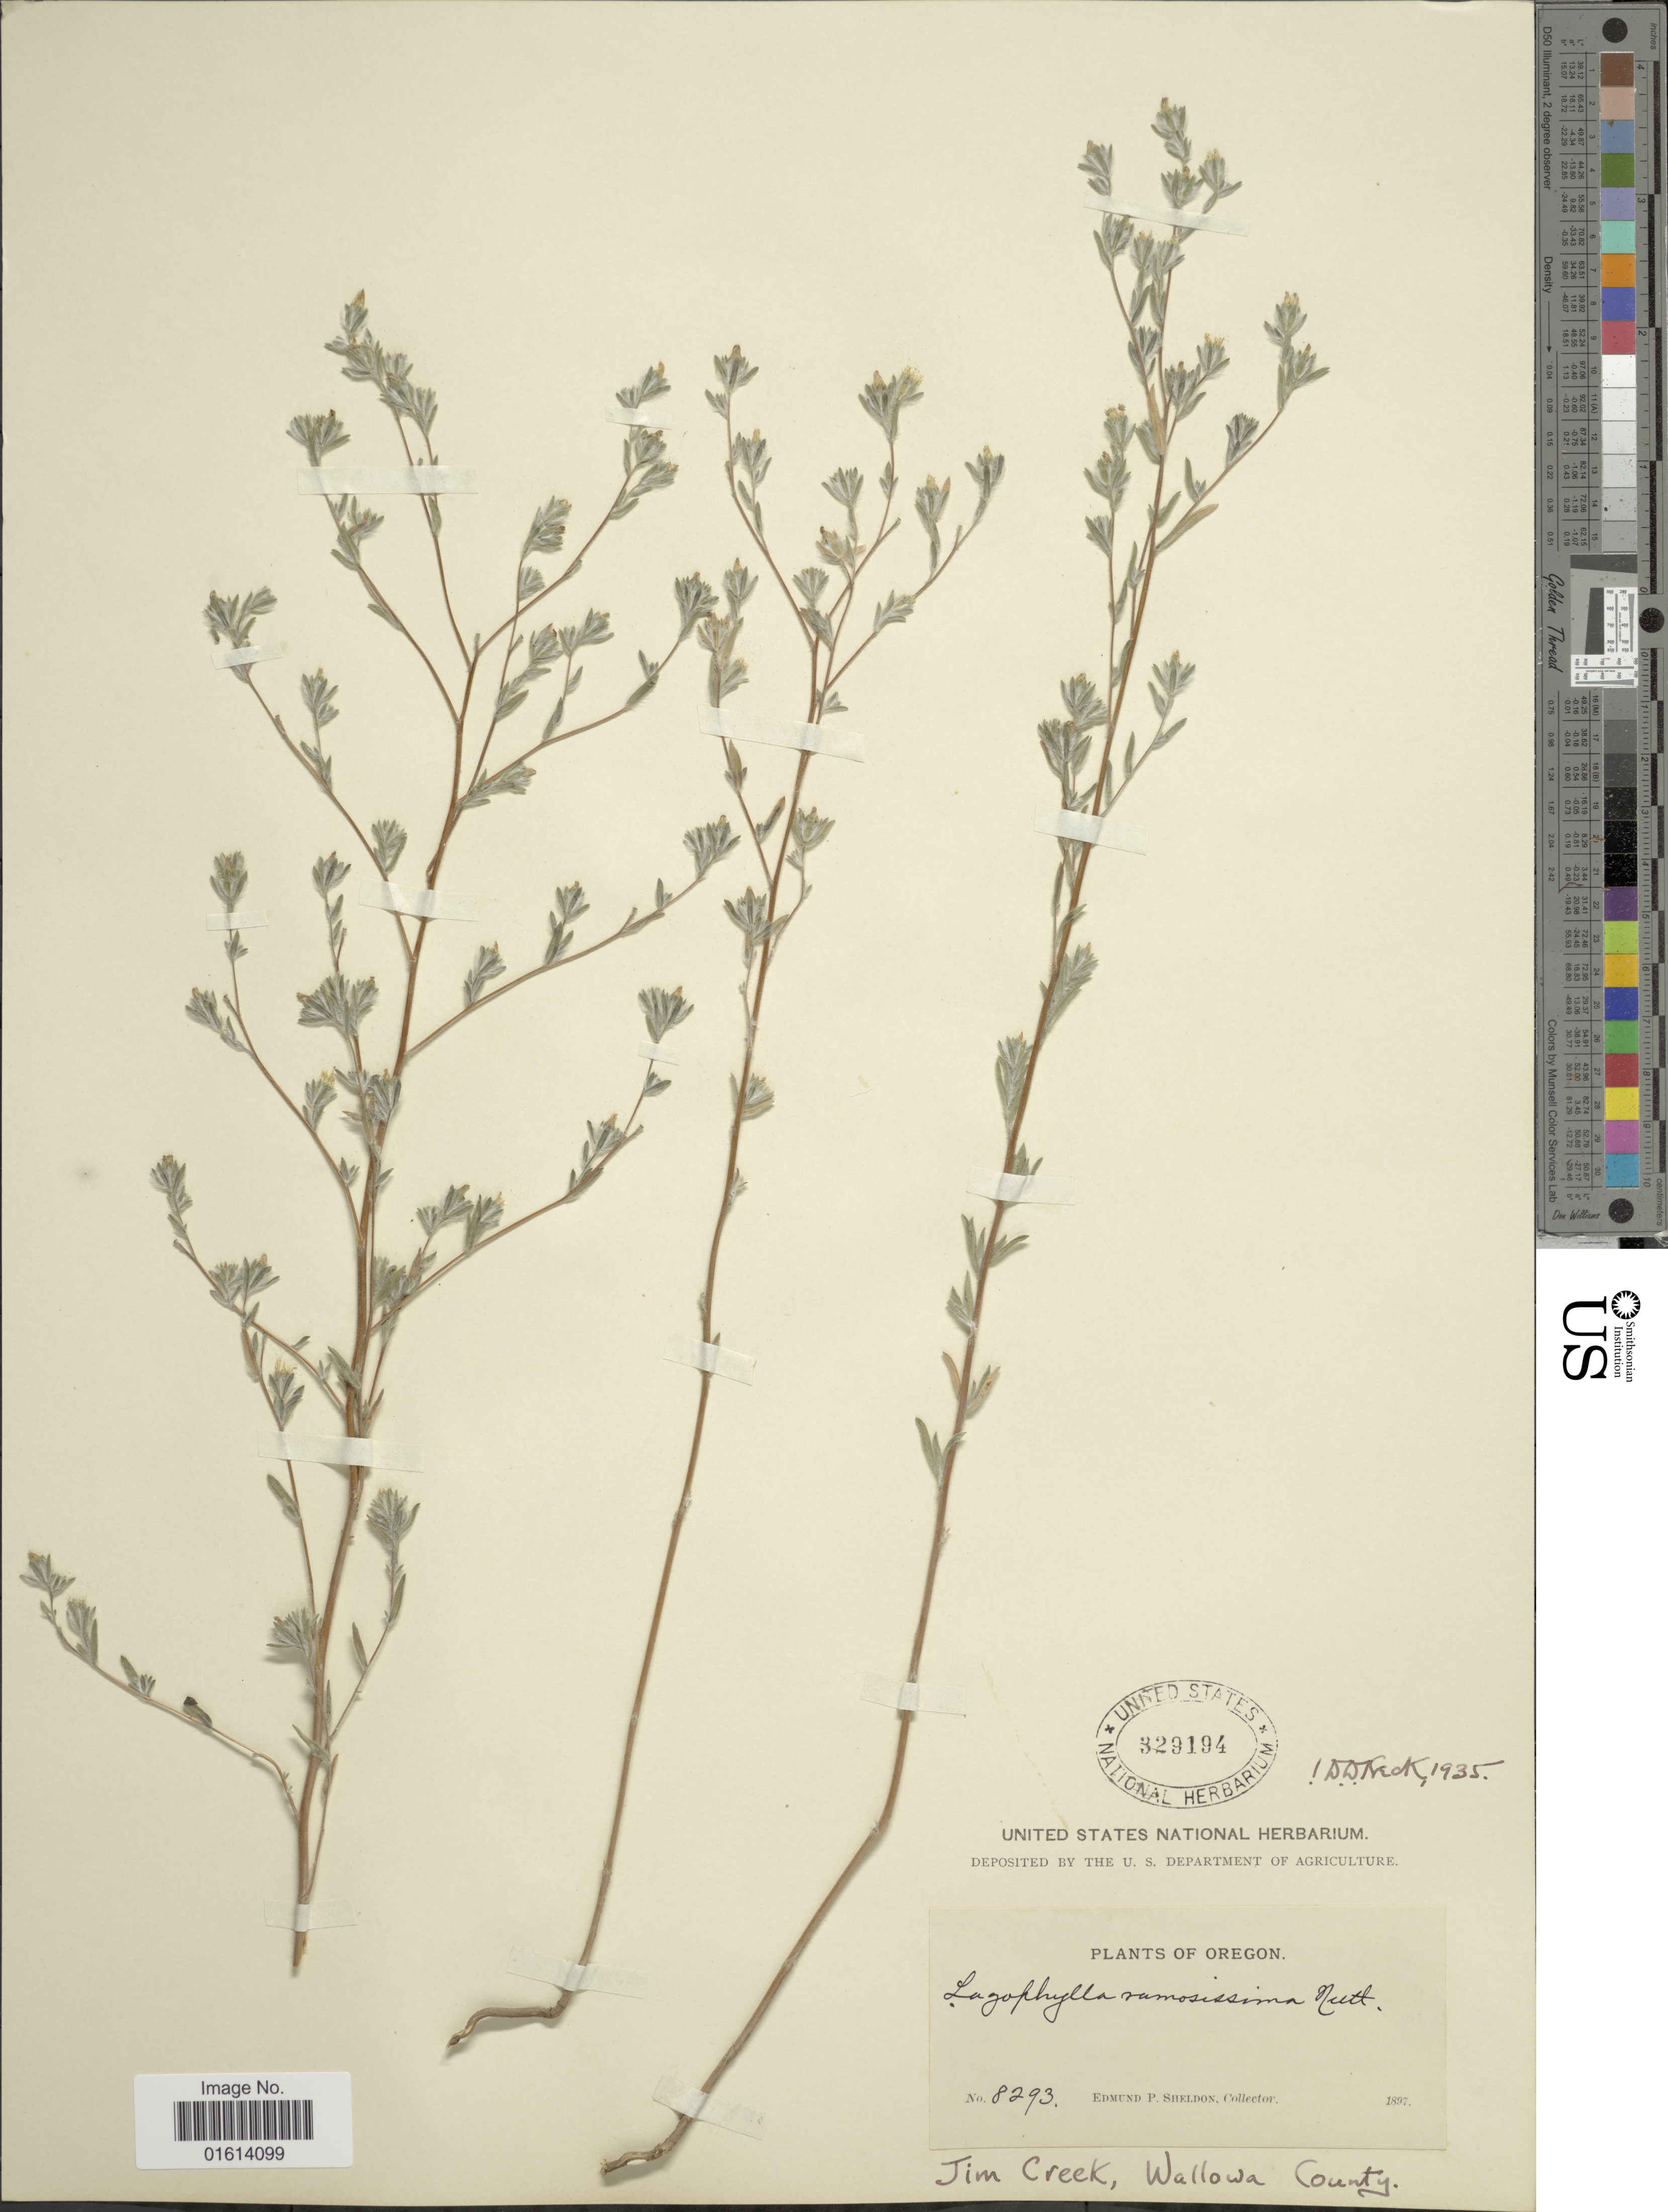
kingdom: Plantae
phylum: Tracheophyta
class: Magnoliopsida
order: Asterales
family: Asteraceae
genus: Lagophylla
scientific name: Lagophylla ramosissima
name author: Nutt.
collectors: E. P. Sheldon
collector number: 8293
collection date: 1897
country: United States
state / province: Oregon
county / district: Wallowa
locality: Jim Creek, Wallowa County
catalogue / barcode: US 329194